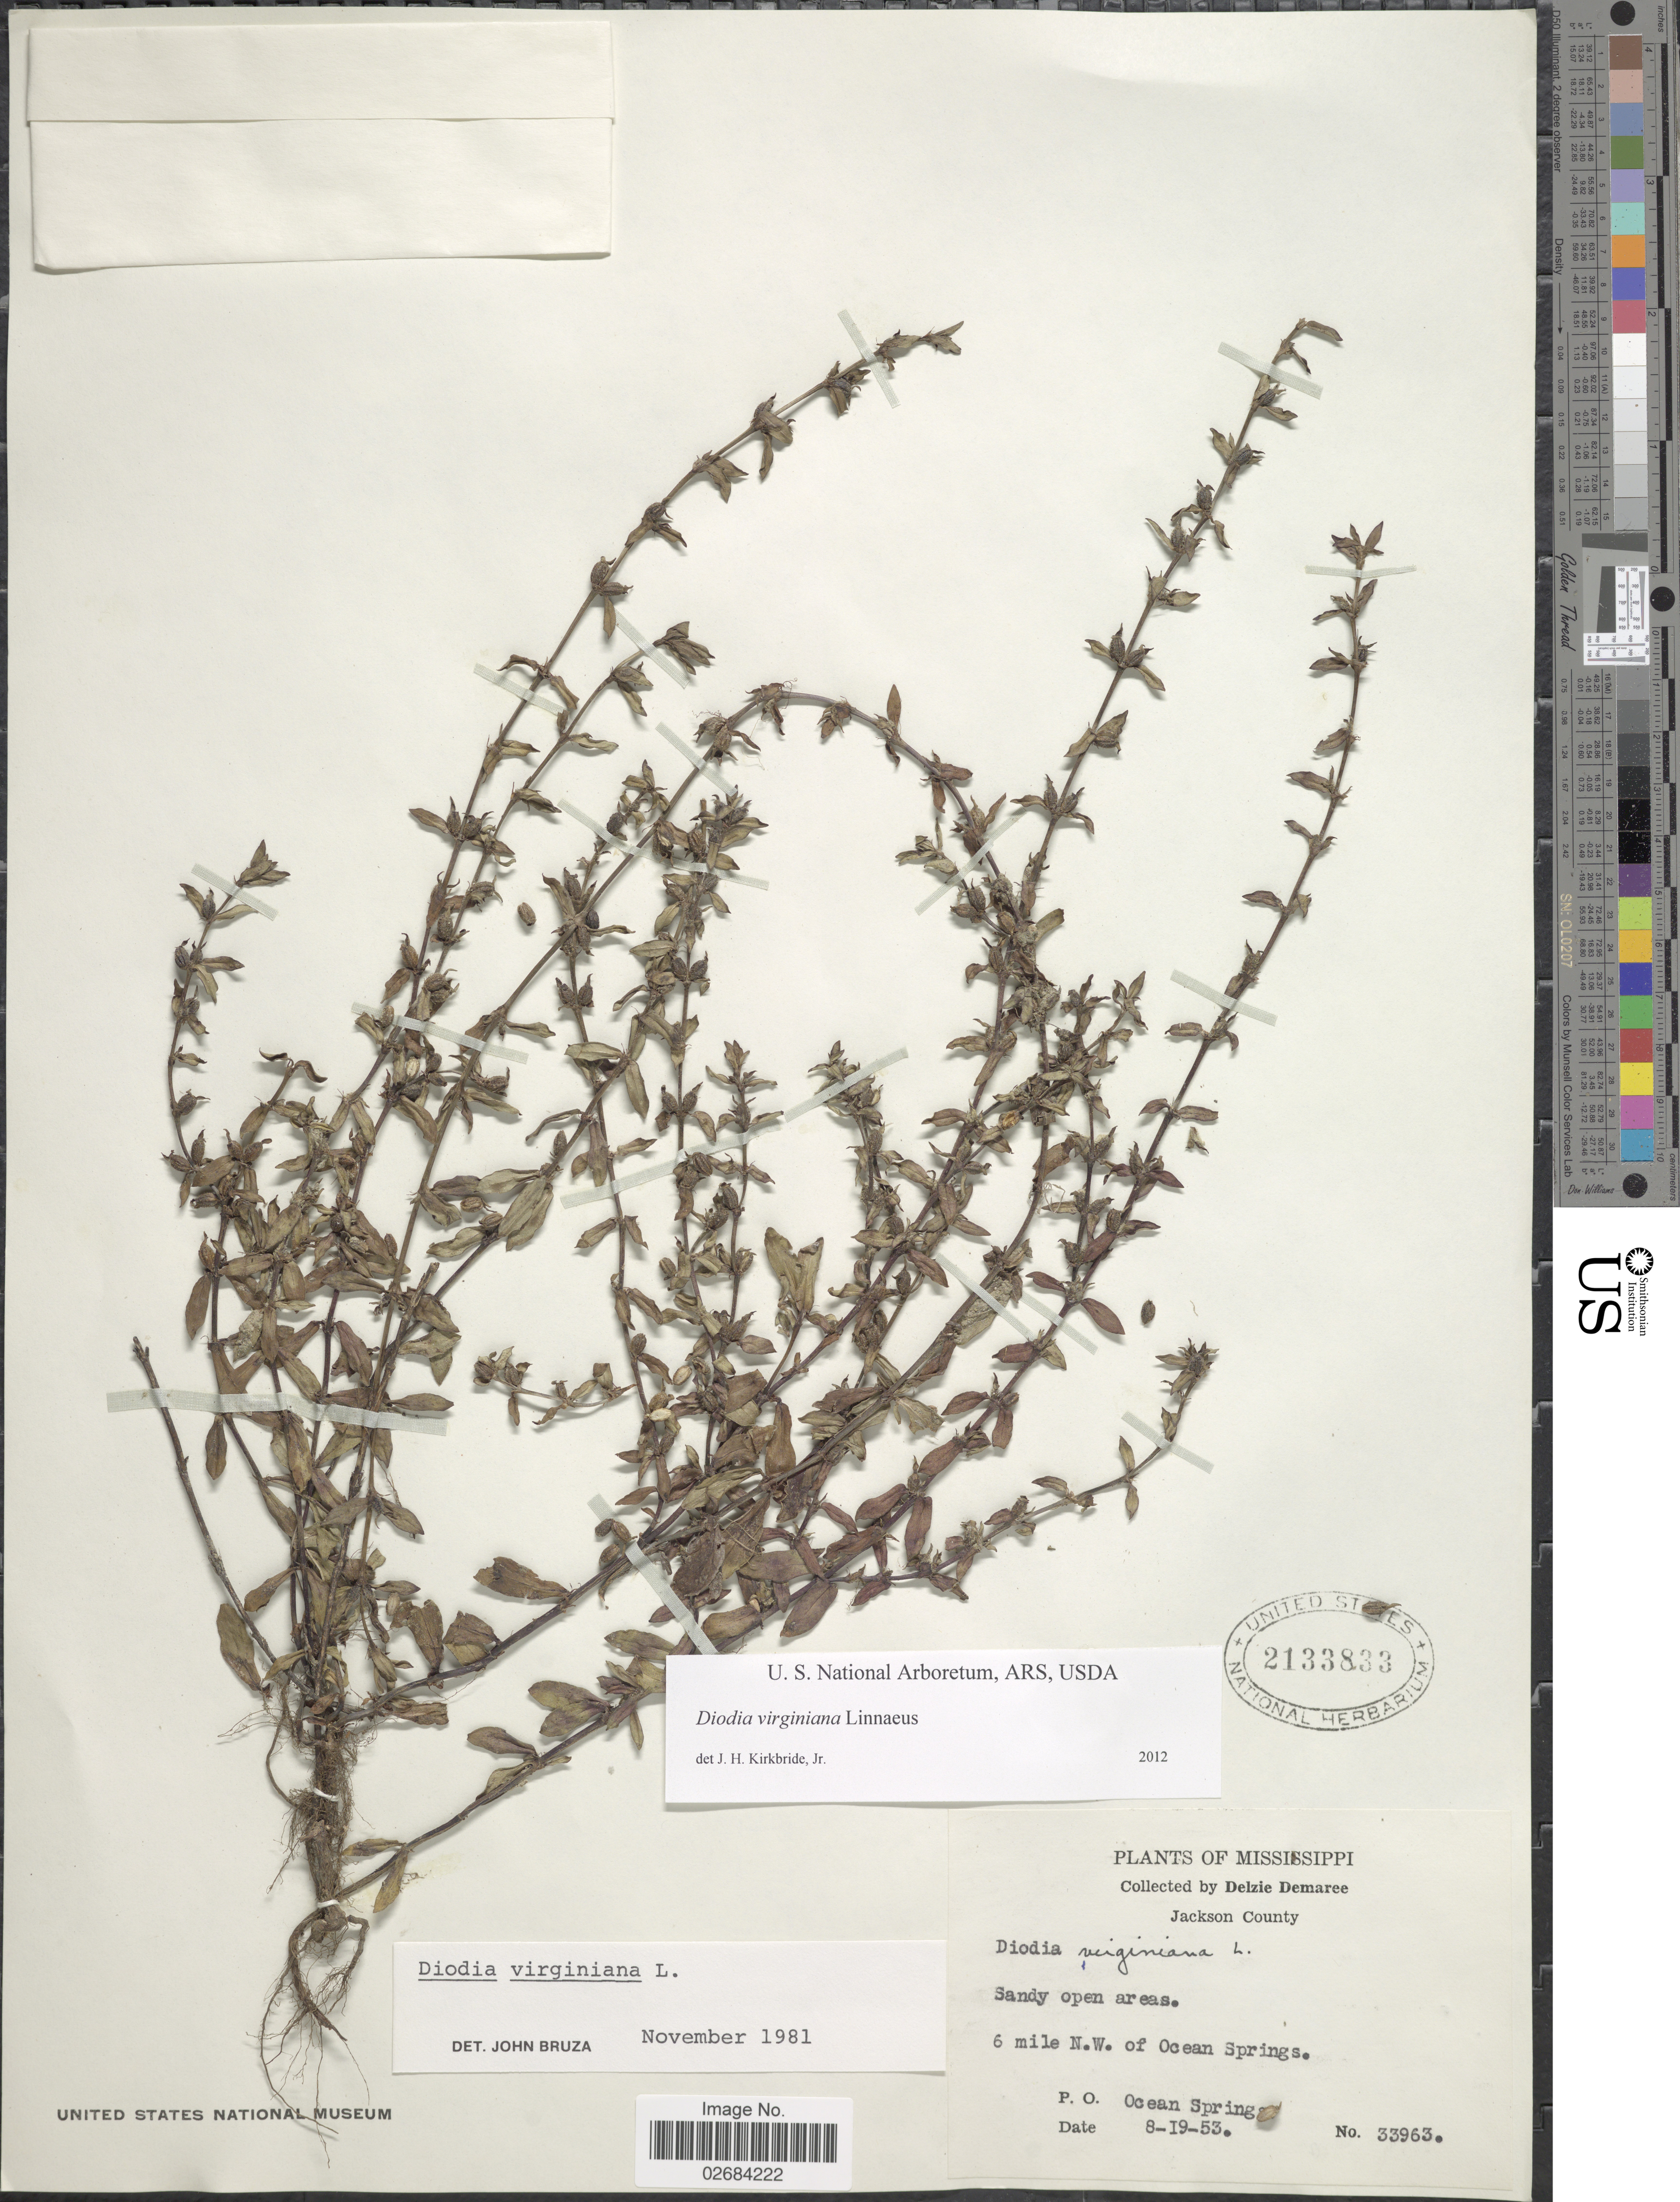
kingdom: Plantae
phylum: Tracheophyta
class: Magnoliopsida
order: Gentianales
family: Rubiaceae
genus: Diodia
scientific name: Diodia virginiana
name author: L.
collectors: D. Demaree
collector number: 33963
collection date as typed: Transcribed d/m/y: 19/8/53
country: United States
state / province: Mississippi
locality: Jackson County. 6 mile N.W. of Ocean Springs. P. O. Ocean Springs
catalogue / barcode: US 2133833